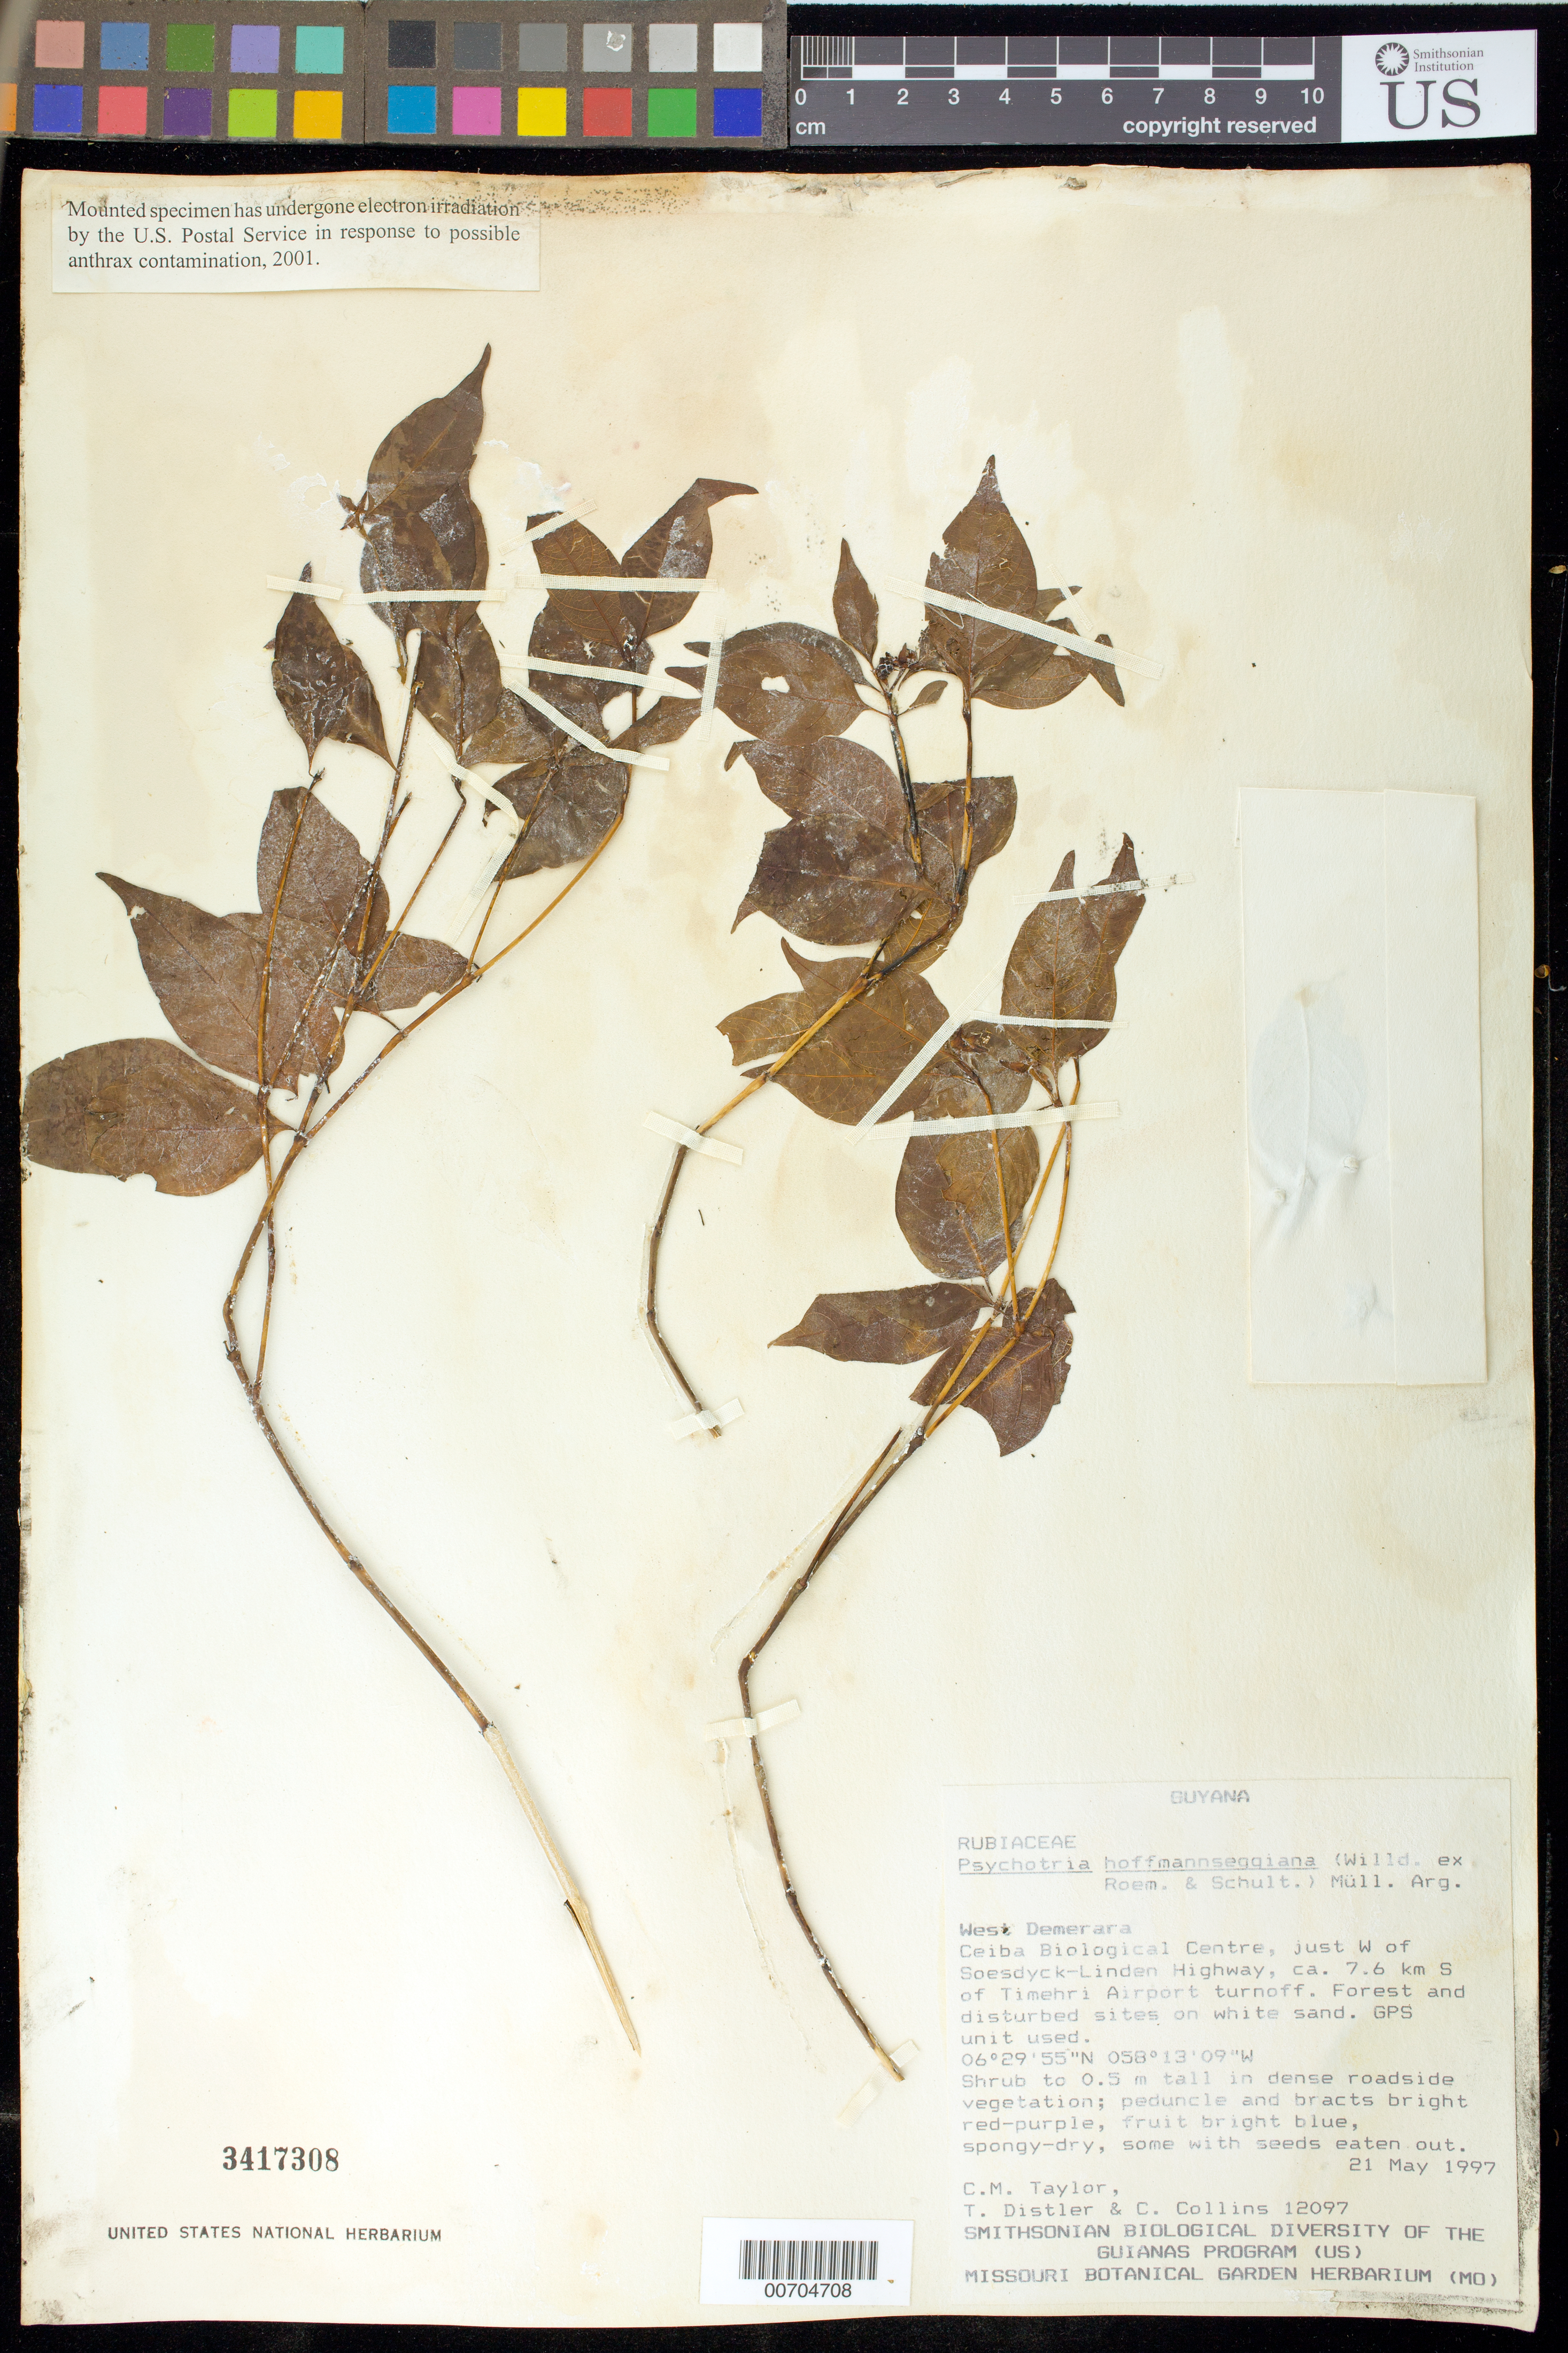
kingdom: Plantae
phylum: Tracheophyta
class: Magnoliopsida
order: Gentianales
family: Rubiaceae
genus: Palicourea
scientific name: Palicourea hoffmannseggiana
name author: (Roem. & Schult.) Borhidi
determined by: Kirkbride, J. H., Jr.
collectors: C. M. Taylor, T. Distler & C. Collins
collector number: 12097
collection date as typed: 21 May 1997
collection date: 1997-05-21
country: Guyana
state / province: Demerara-Mahaica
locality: Ceiba Biological Centre, just W of Soesdyck-Linden Hwy, ca. 7.6 km S of Timehri Airport turnoff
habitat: Forest & disturbed sites on white sand; in dense roadside vegetation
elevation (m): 15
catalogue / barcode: US 3417308